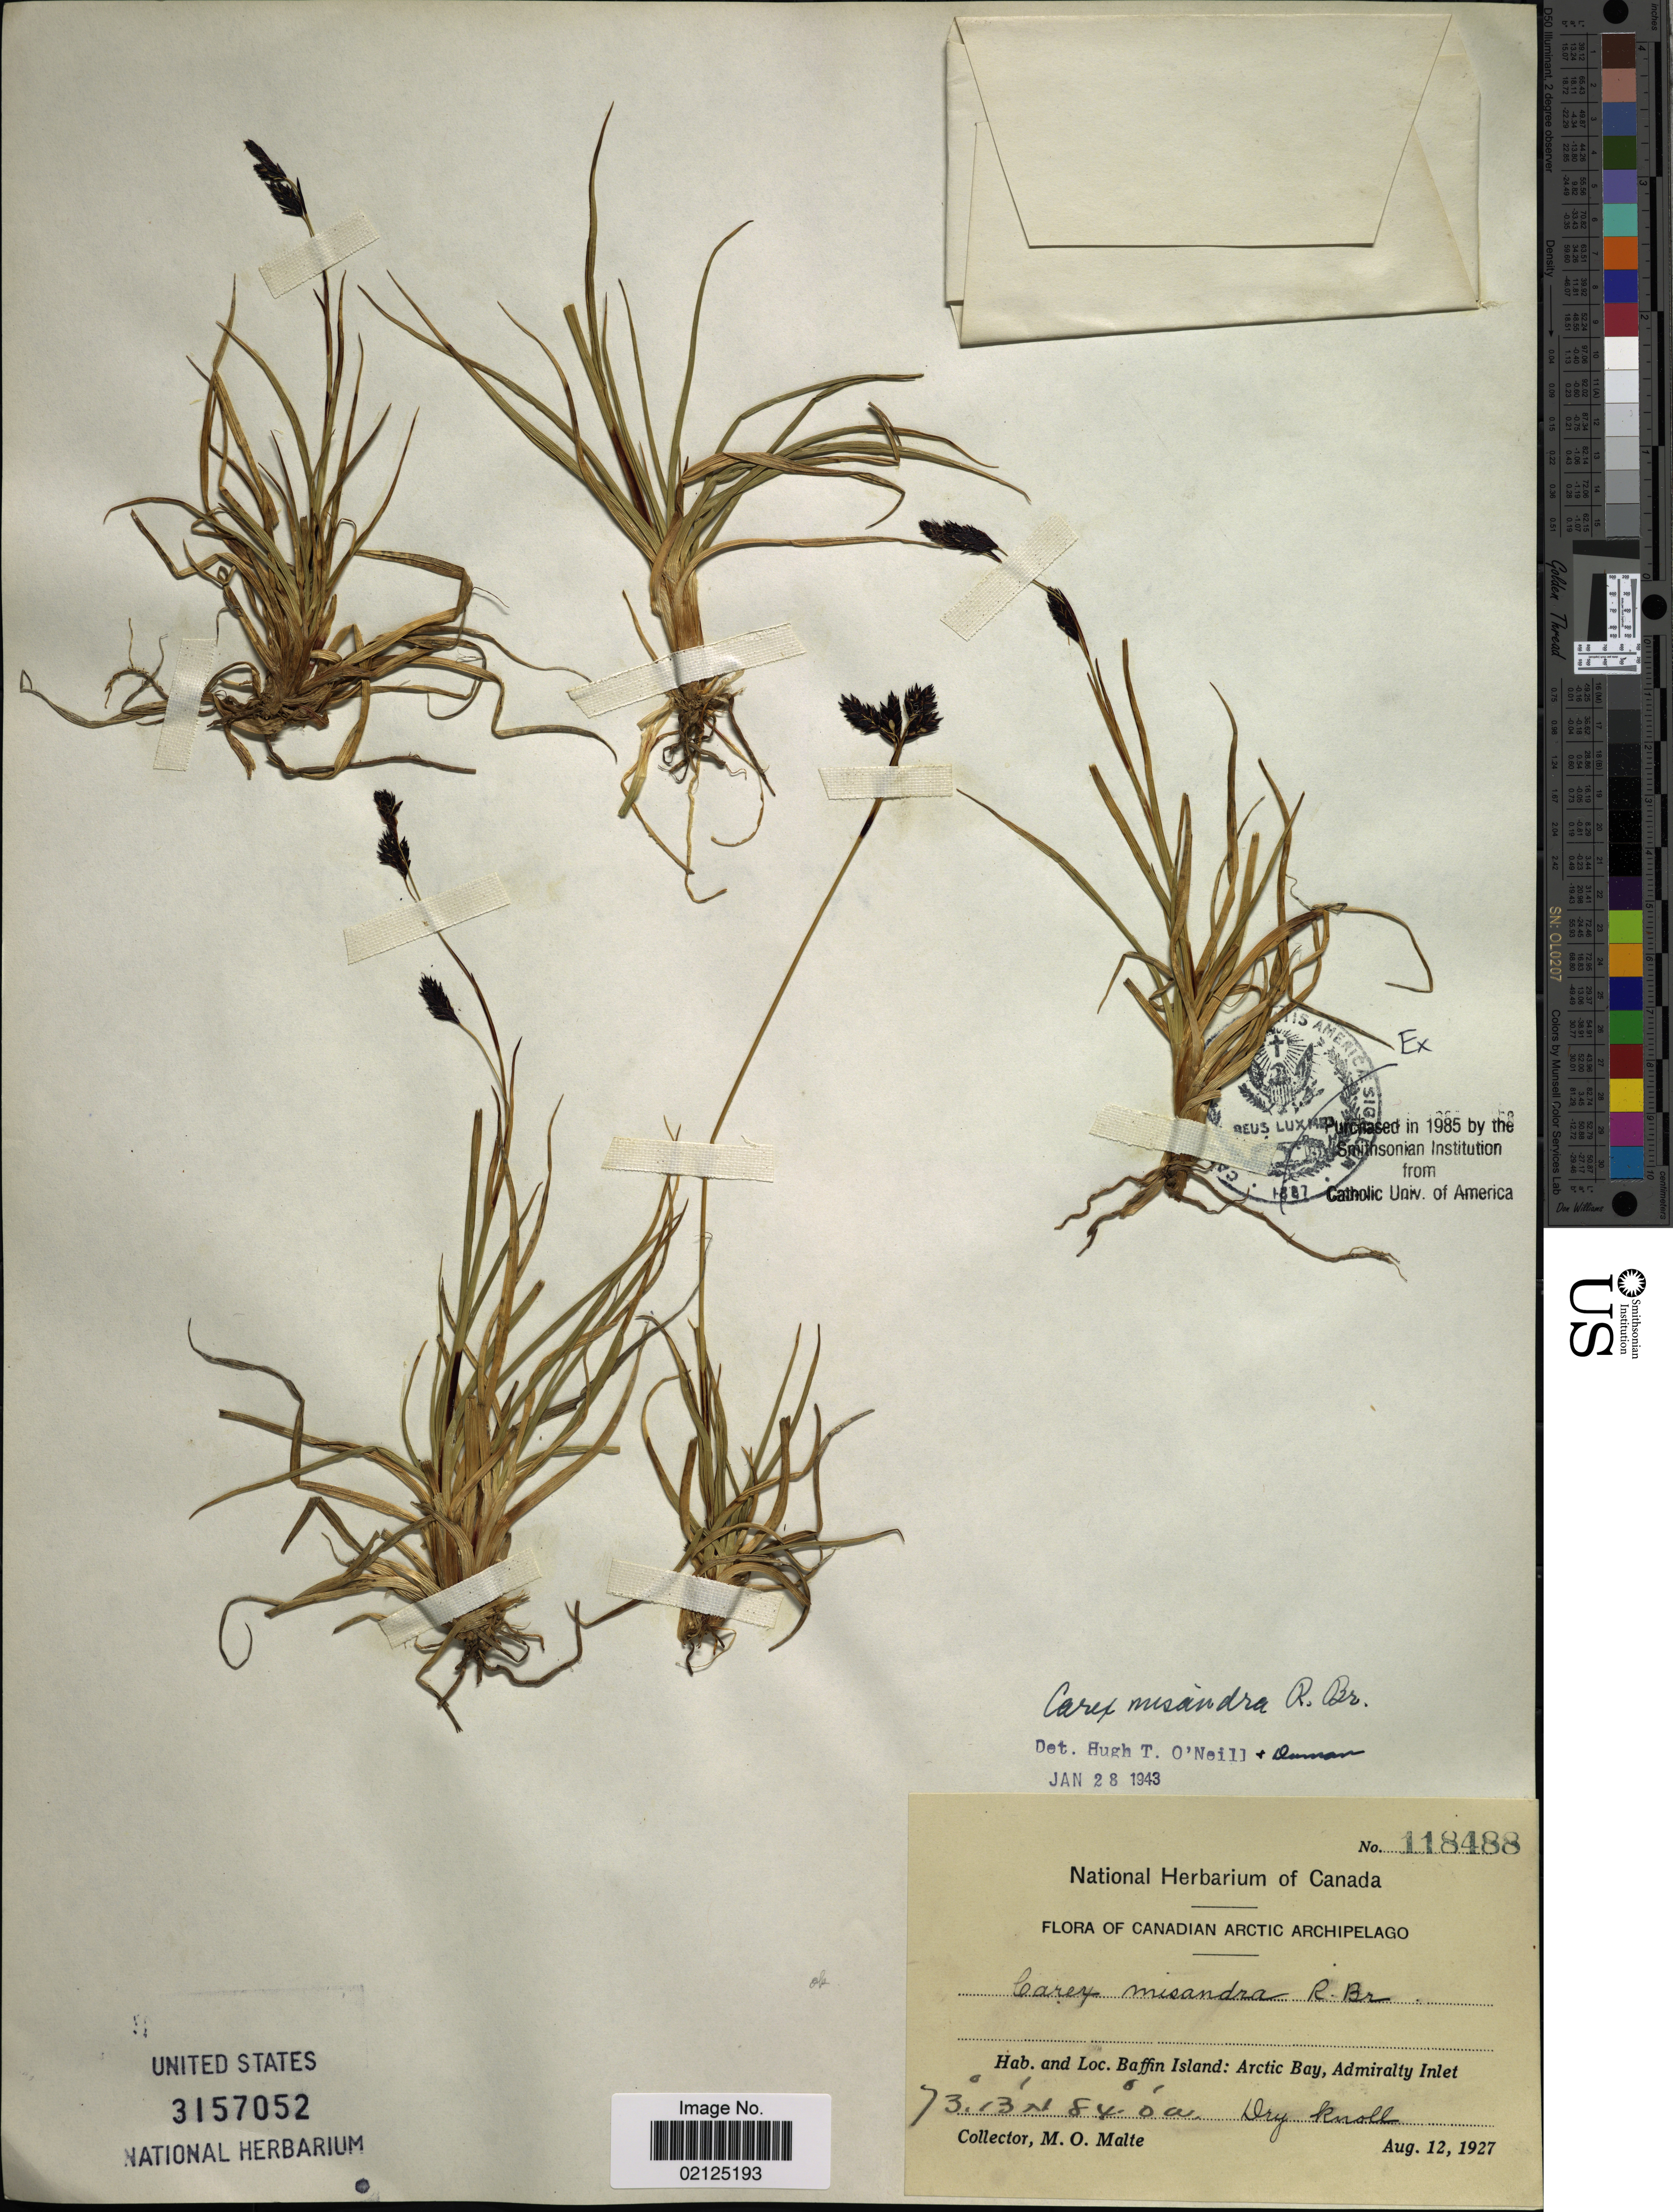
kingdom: Plantae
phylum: Tracheophyta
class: Liliopsida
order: Poales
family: Cyperaceae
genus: Carex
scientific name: Carex fuliginosa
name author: Schkuhr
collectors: M. O. Malte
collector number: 118488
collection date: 1927-08-12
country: Canada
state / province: Nunavut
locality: Canadian Arctic Archipelago, Baffin Island: Arctic Bay, Admiralty Inlet, Dry knoll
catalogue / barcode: US 3157052